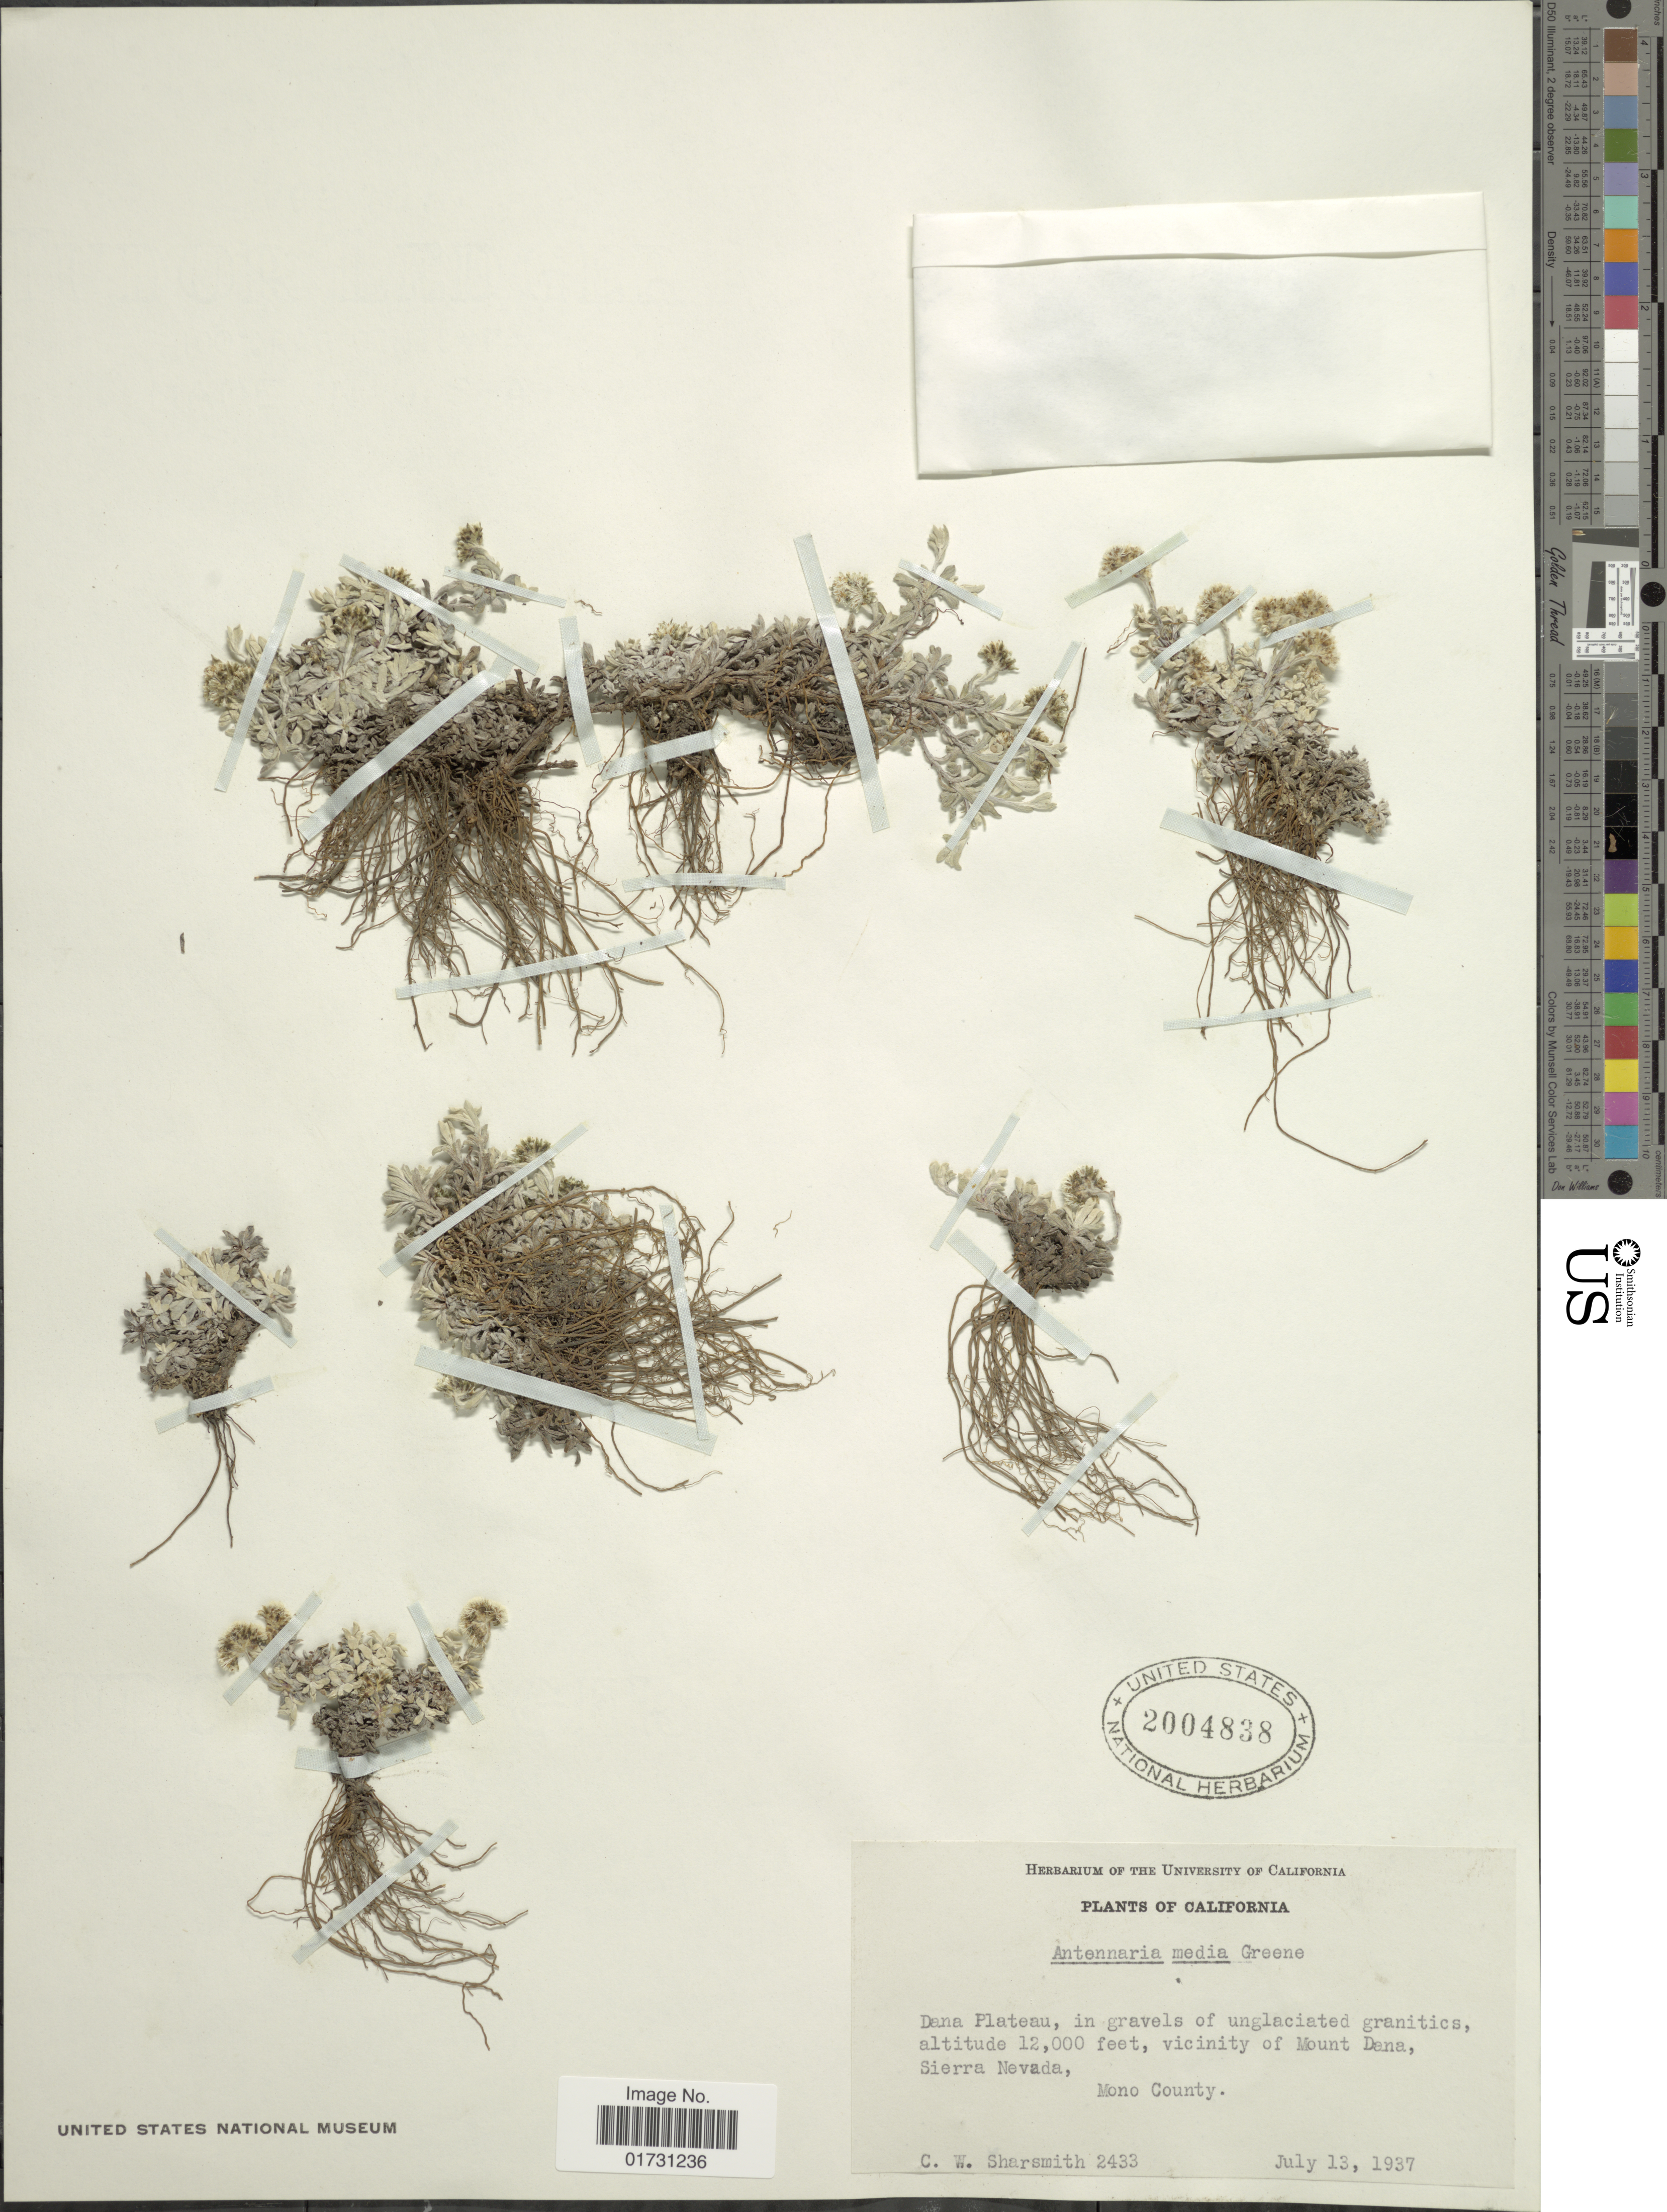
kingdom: Plantae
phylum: Tracheophyta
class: Magnoliopsida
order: Asterales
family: Asteraceae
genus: Antennaria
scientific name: Antennaria media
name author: Greene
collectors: C. Sharsmith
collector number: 2433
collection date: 1937-07-13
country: United States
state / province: California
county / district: Mono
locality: Dana Plateau, in gravels of unglaciated granitics, vicinity of Mount Dana, Sierra Nevada, Mono County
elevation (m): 3658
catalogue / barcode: US 2004838